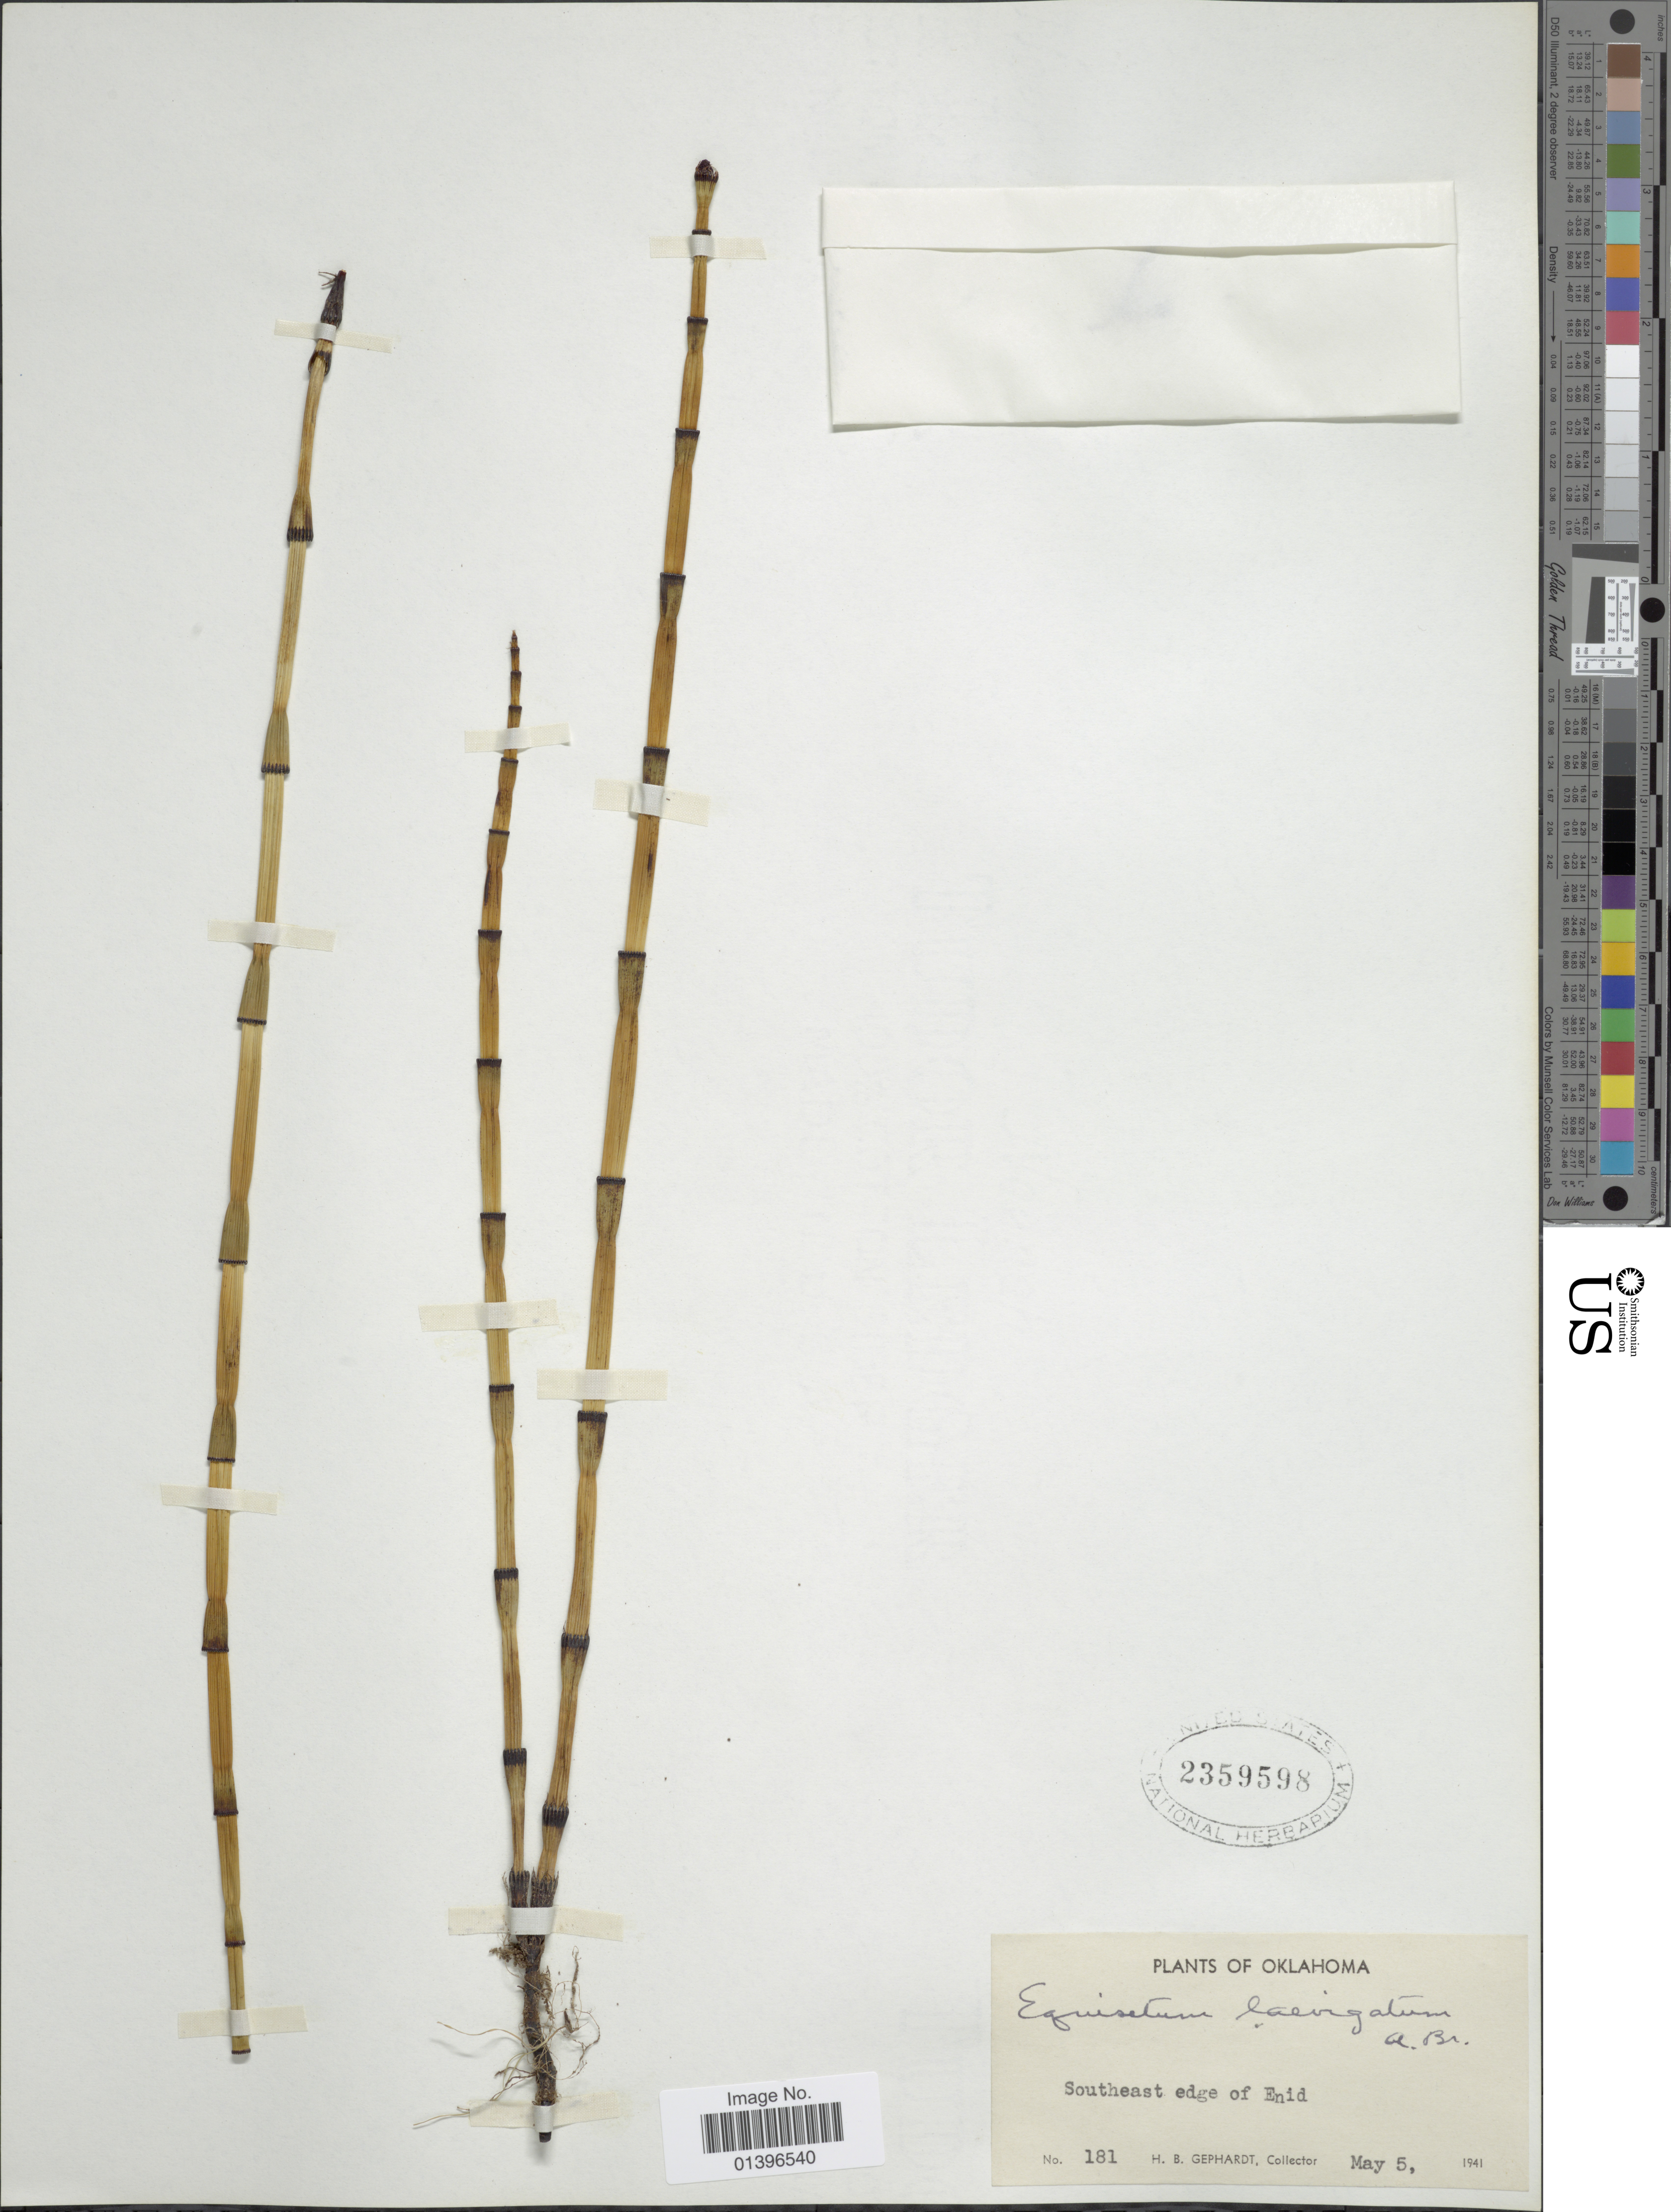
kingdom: Plantae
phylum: Tracheophyta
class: Polypodiopsida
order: Equisetales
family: Equisetaceae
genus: Equisetum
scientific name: Equisetum laevigatum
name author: A. Braun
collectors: H. Gephardt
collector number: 181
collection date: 1941-05-05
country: United States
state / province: Oklahoma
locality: Southeast edge of Enid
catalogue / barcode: US 2359598